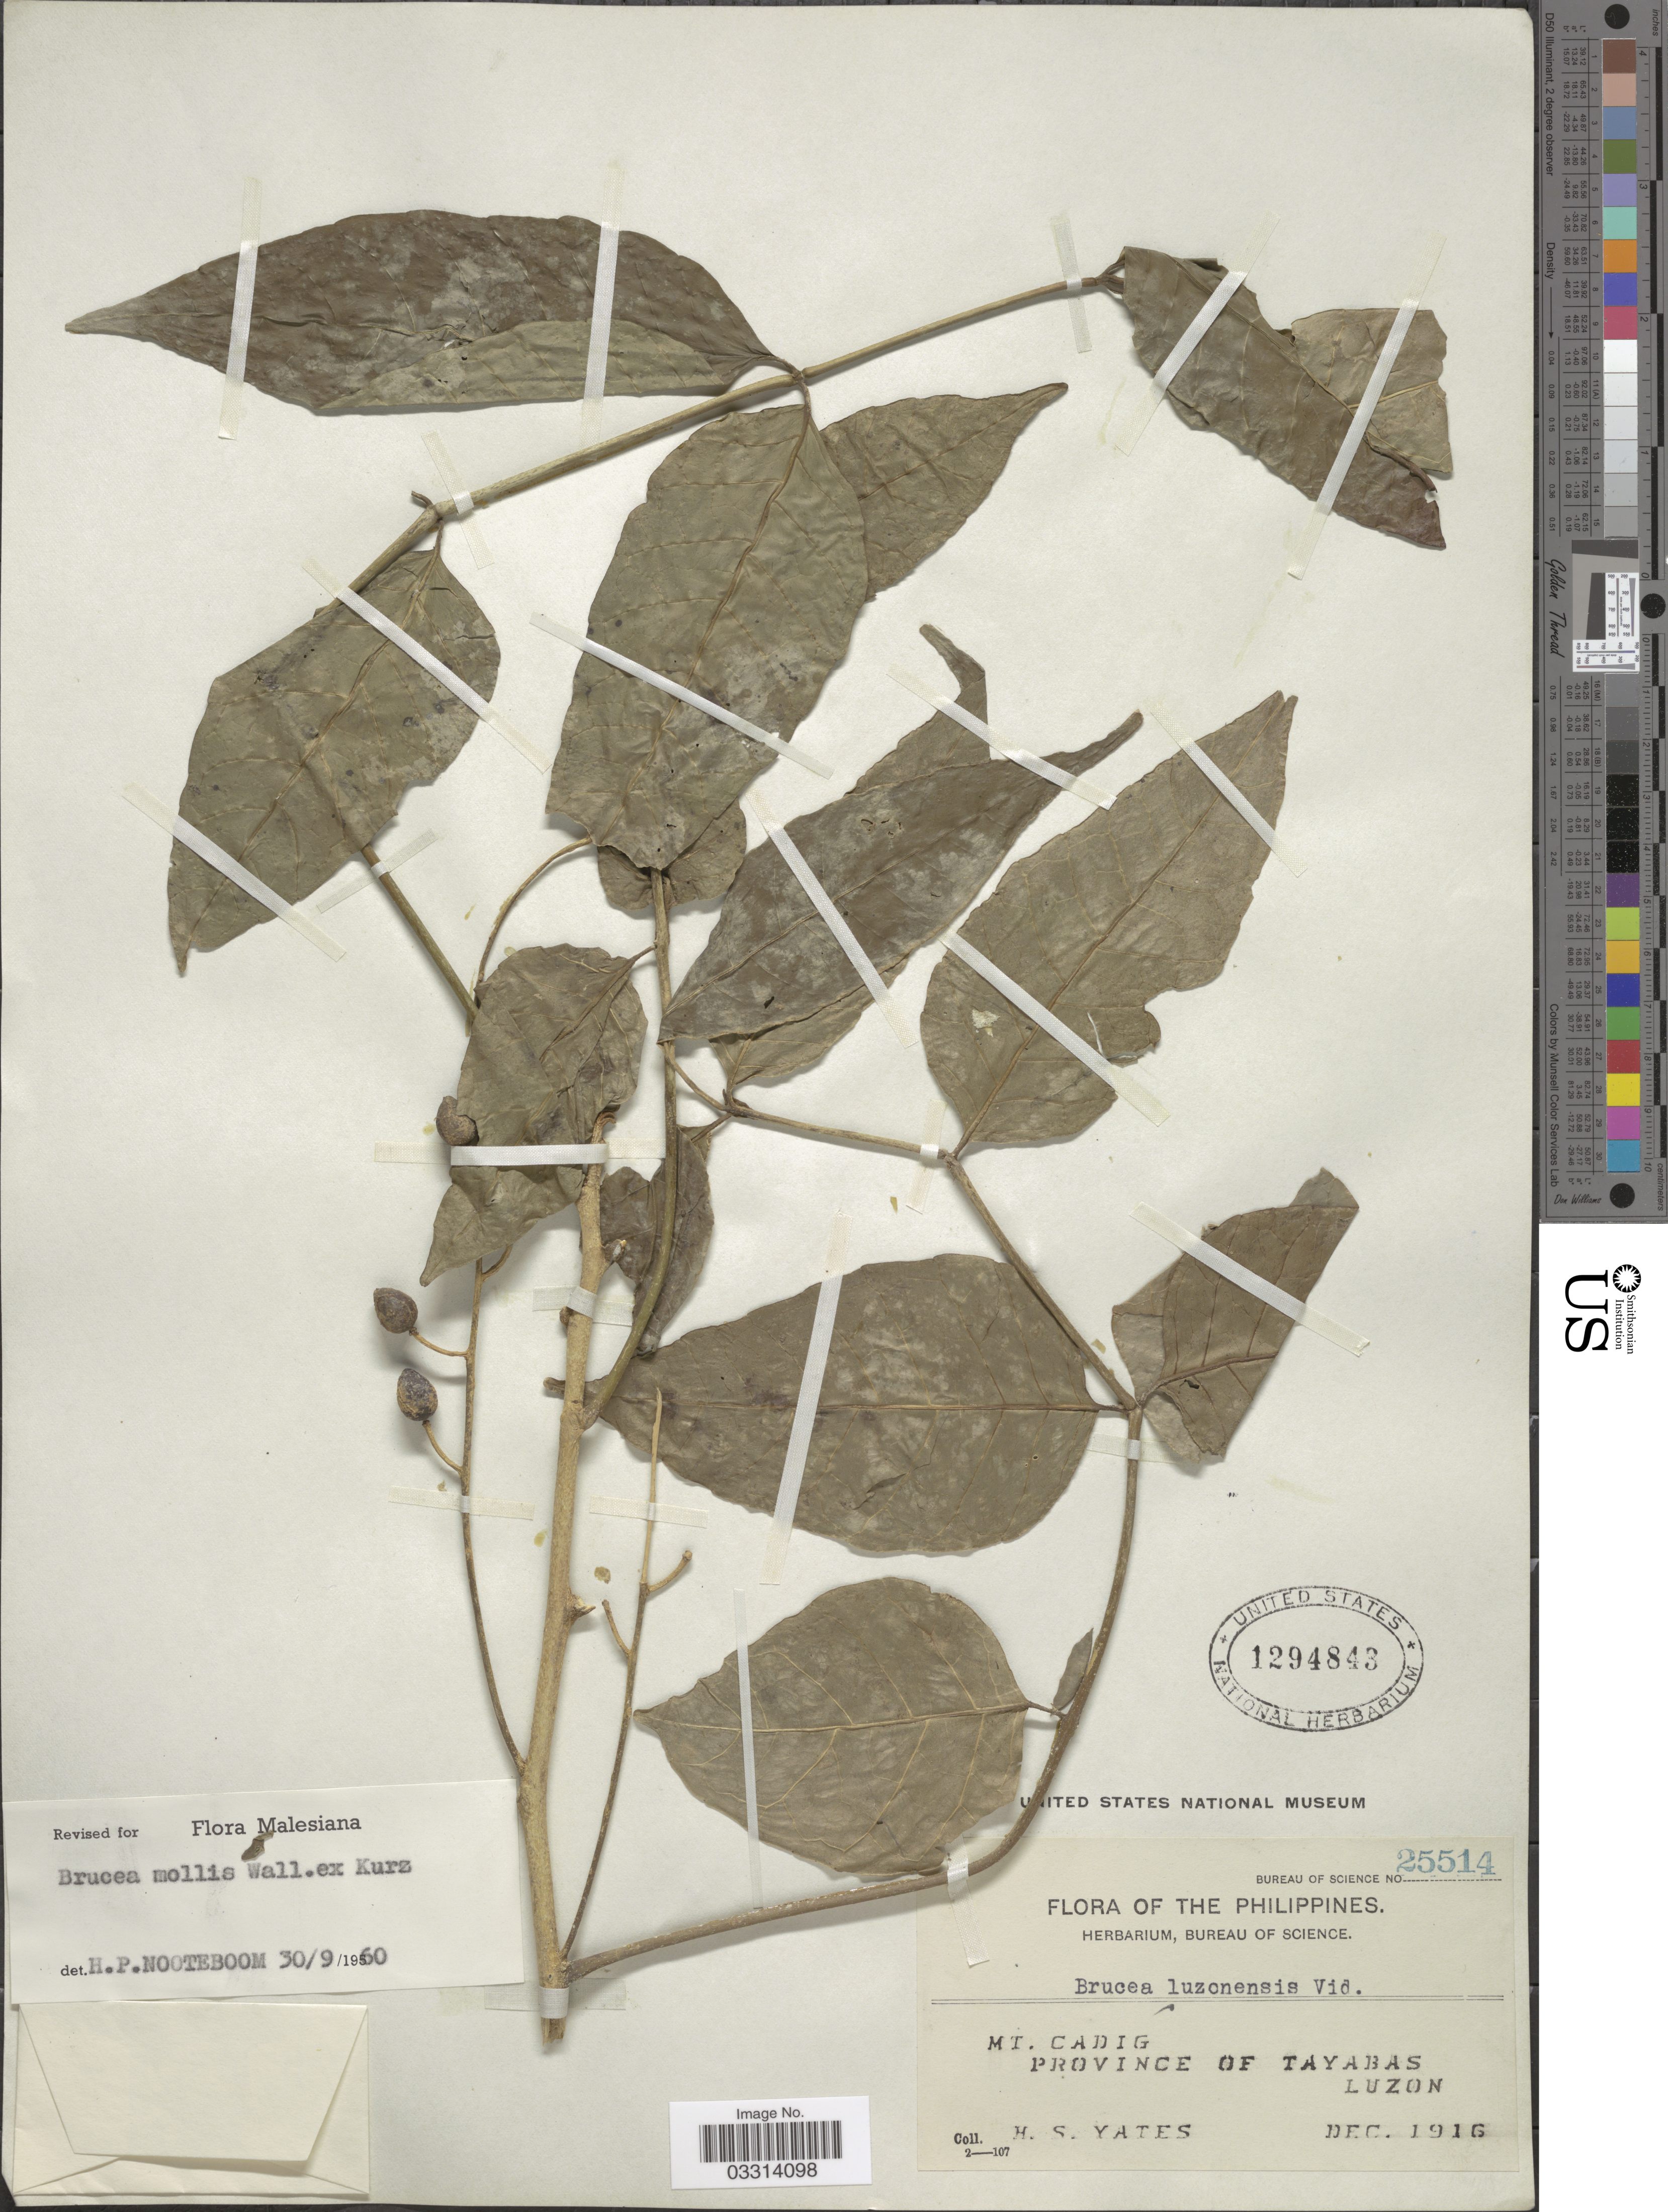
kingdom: Plantae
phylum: Tracheophyta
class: Magnoliopsida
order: Sapindales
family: Simaroubaceae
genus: Brucea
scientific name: Brucea mollis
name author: Wall. ex Kurz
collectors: H. S. Yates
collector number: Bureau of Science 25514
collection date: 1916-12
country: Philippines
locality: Mt. Cadig, Province of Tayabas, Luzon.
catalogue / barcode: US 1294843